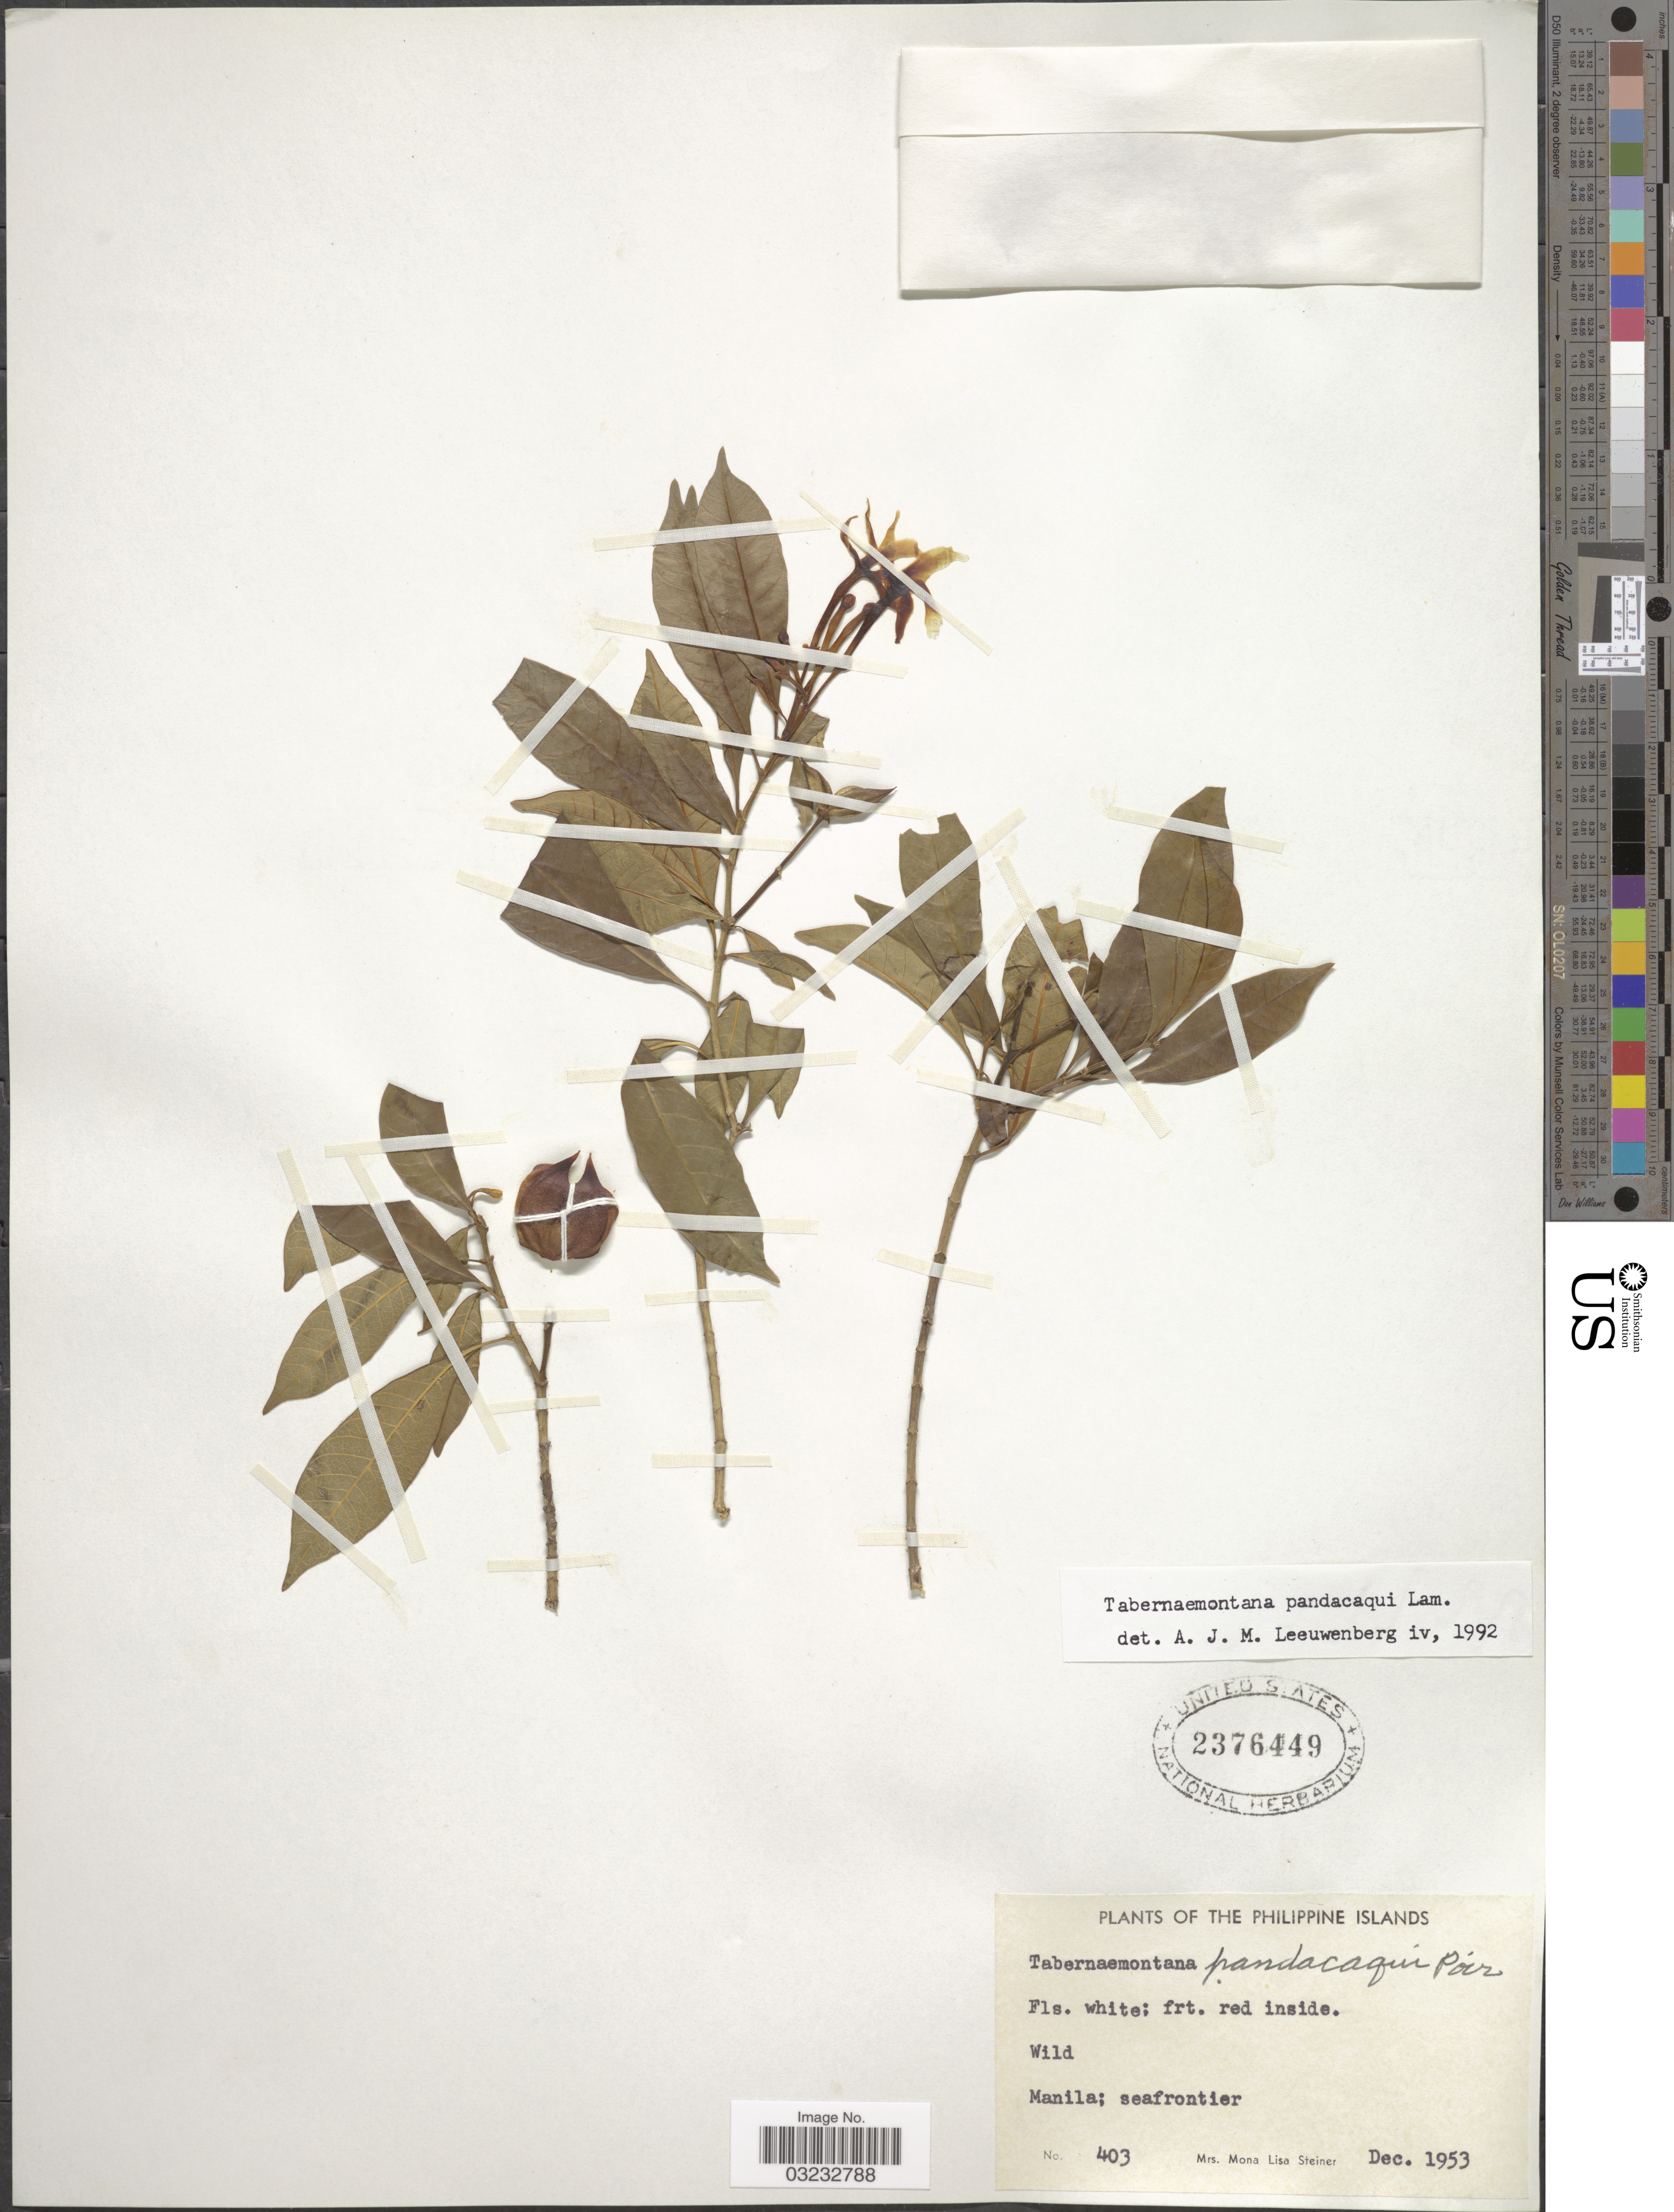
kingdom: Plantae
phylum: Tracheophyta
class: Magnoliopsida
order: Gentianales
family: Apocynaceae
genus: Tabernaemontana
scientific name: Tabernaemontana pandacaqui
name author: Poir.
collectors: M. Steiner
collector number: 403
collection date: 1953-12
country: Philippines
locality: Philippine Islands. Manila; seafrontier.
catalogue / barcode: US 2376449